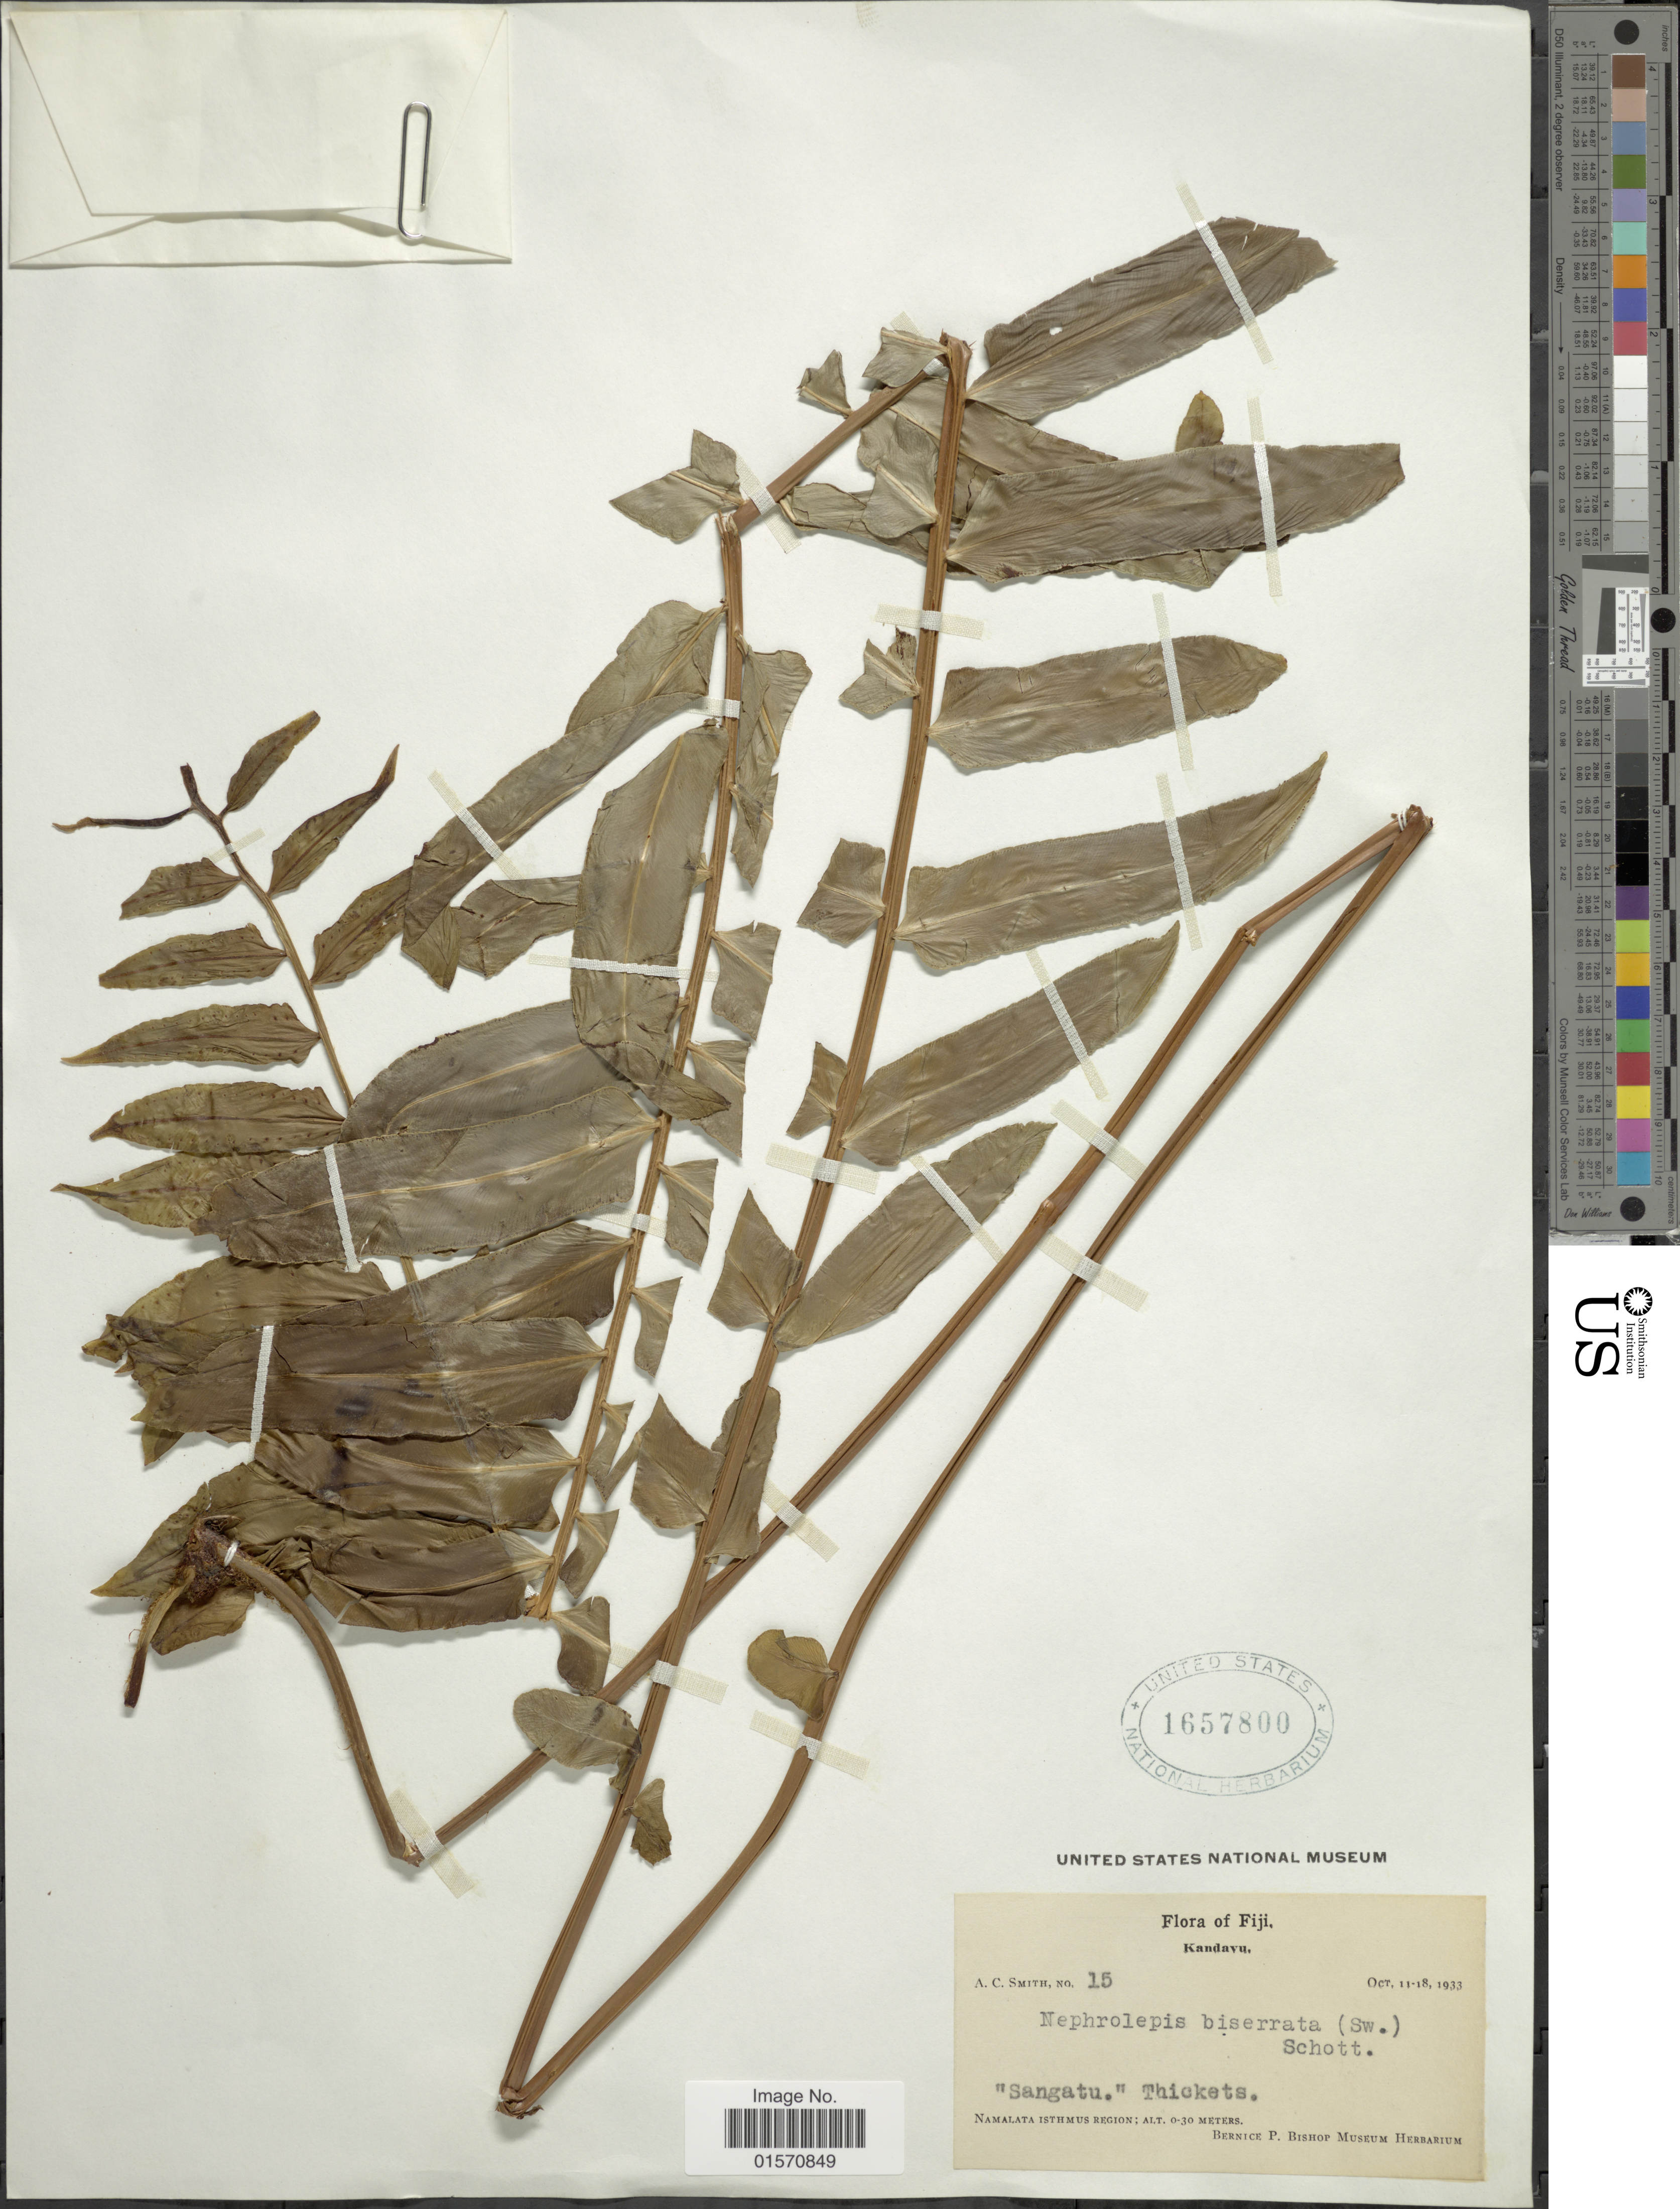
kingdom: Plantae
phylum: Tracheophyta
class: Polypodiopsida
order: Polypodiales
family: Nephrolepidaceae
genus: Nephrolepis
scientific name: Nephrolepis biserrata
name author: (Sw.) Schott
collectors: A. C. Smith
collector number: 15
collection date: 1933-10-11/1933-10-18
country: Fiji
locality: Kandavu. "Sangatu." Namalata Isthmus Region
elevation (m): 0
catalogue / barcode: US 1657800